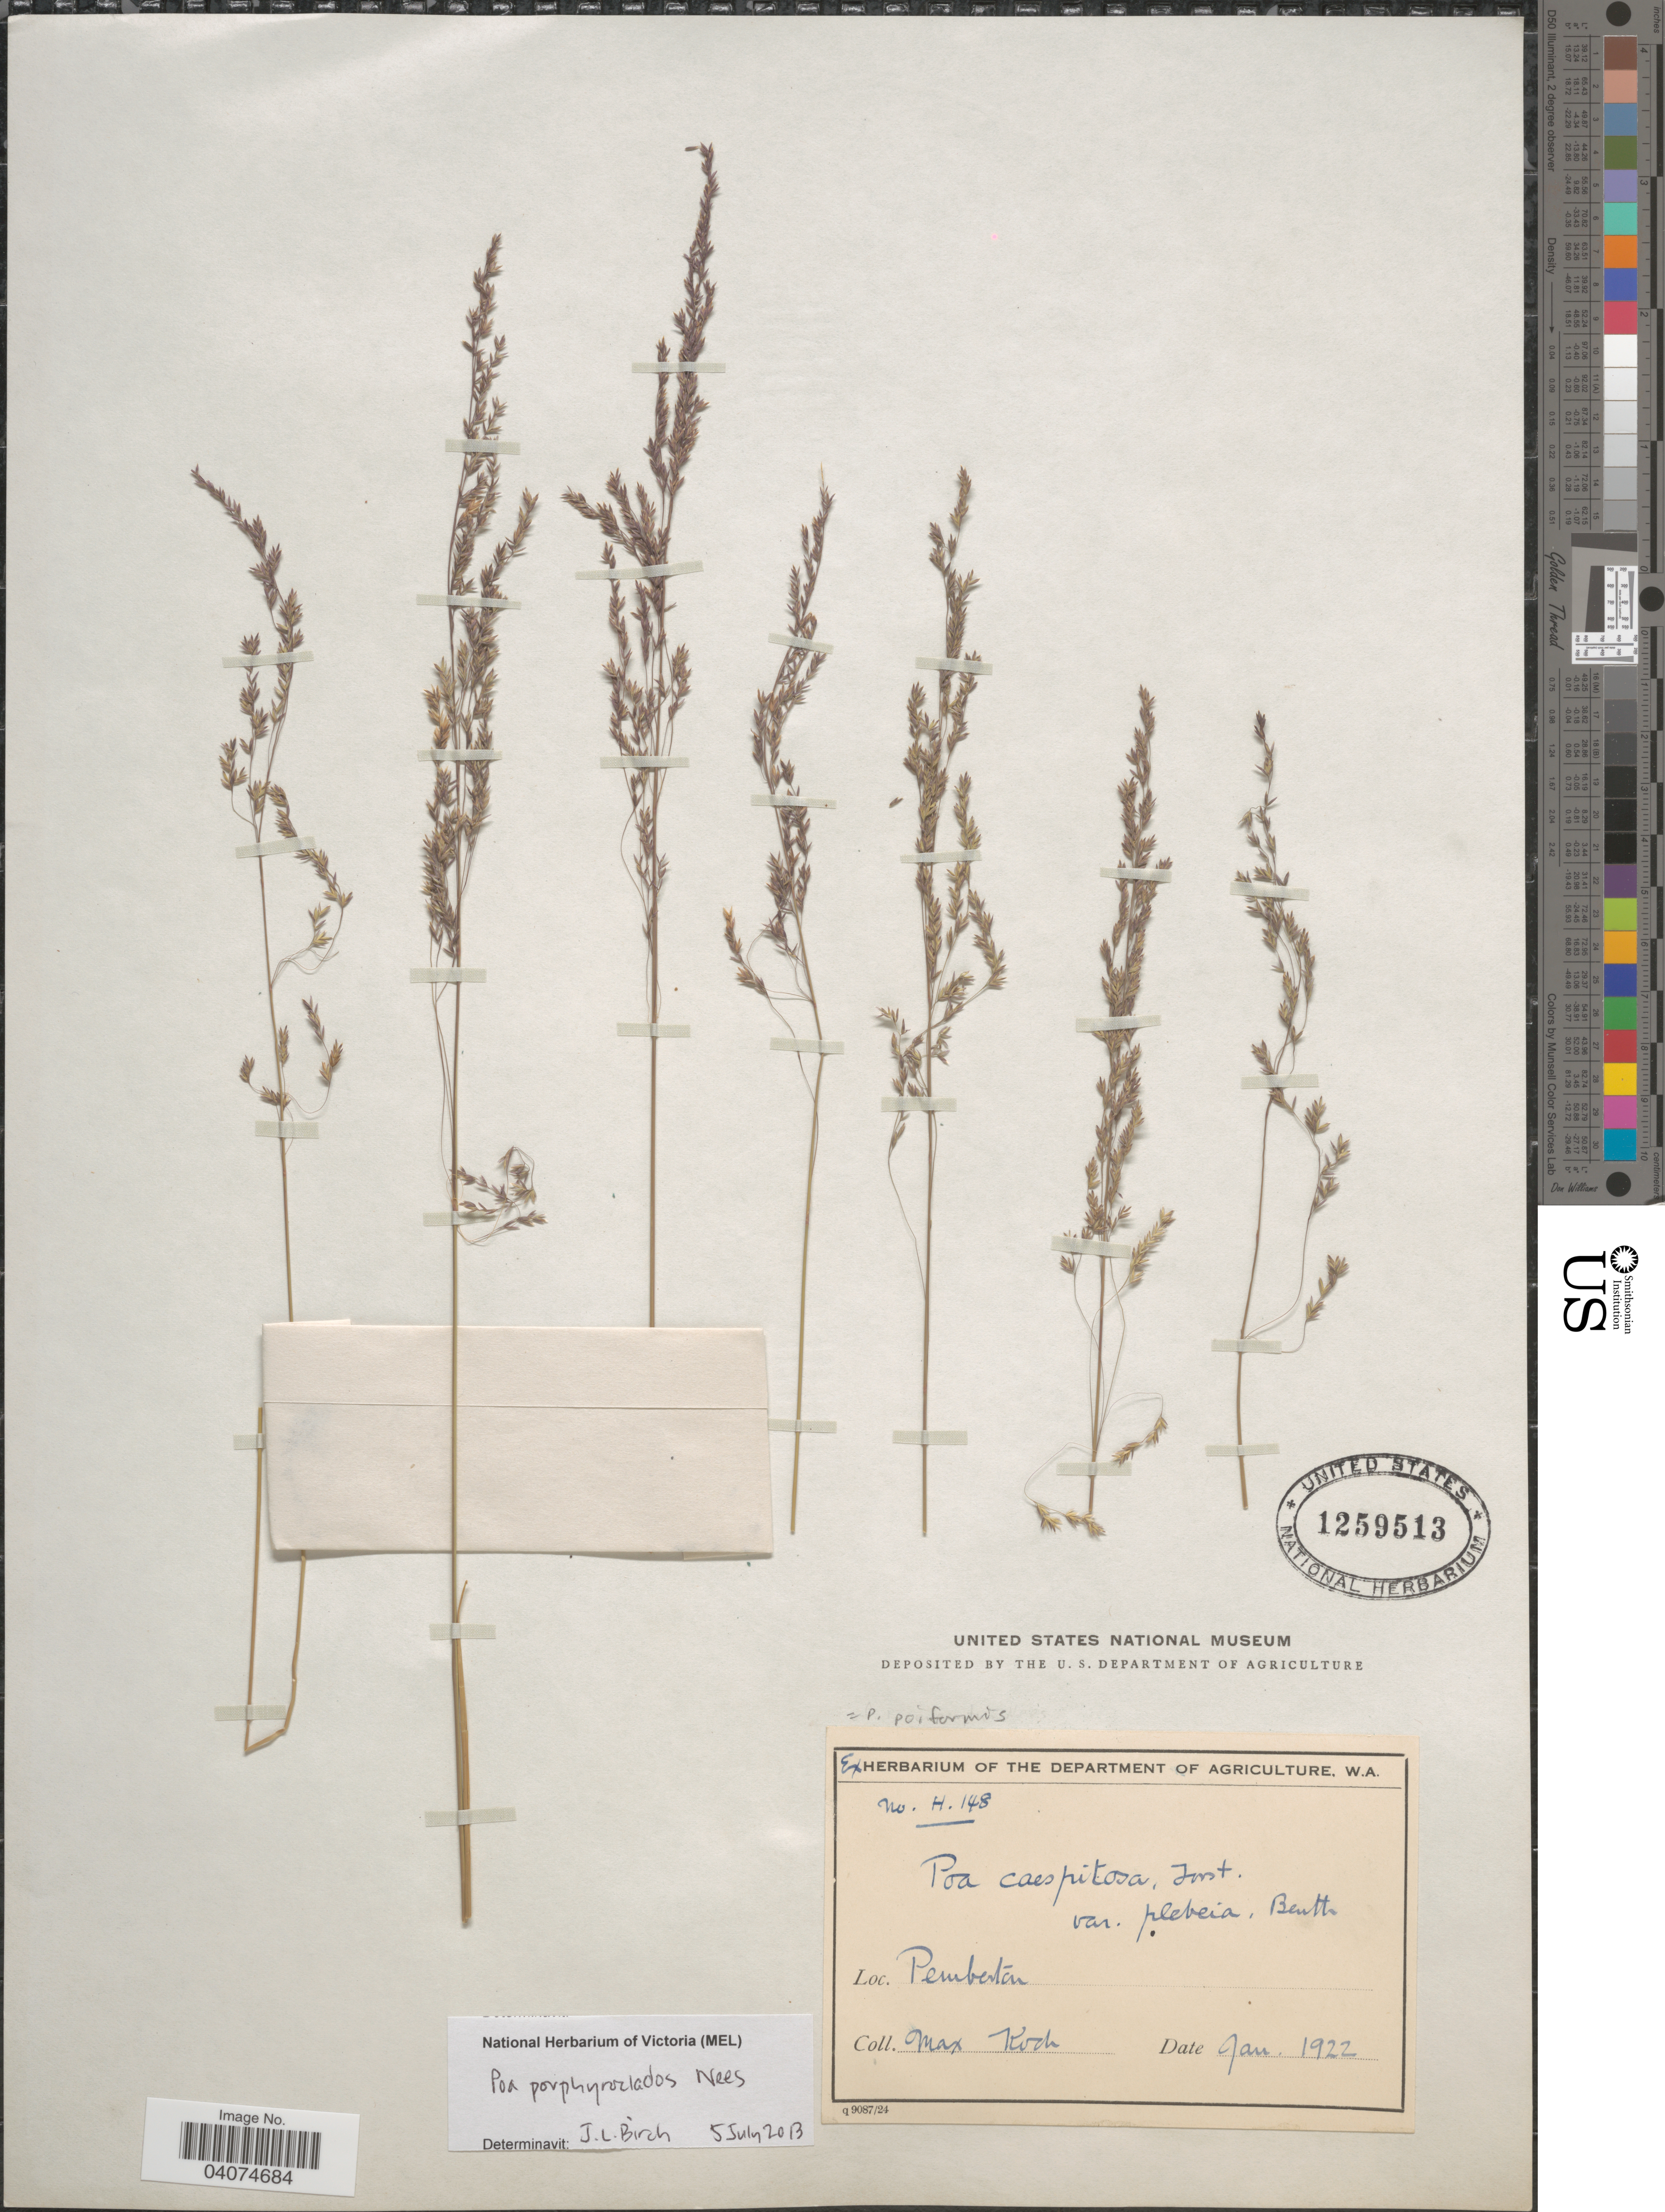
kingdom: Plantae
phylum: Tracheophyta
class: Liliopsida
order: Poales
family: Poaceae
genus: Poa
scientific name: Poa porphyroclados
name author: Nees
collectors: M. Koch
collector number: H148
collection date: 1922-01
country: Australia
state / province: Western Australia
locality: Pemberton.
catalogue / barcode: US 1259513